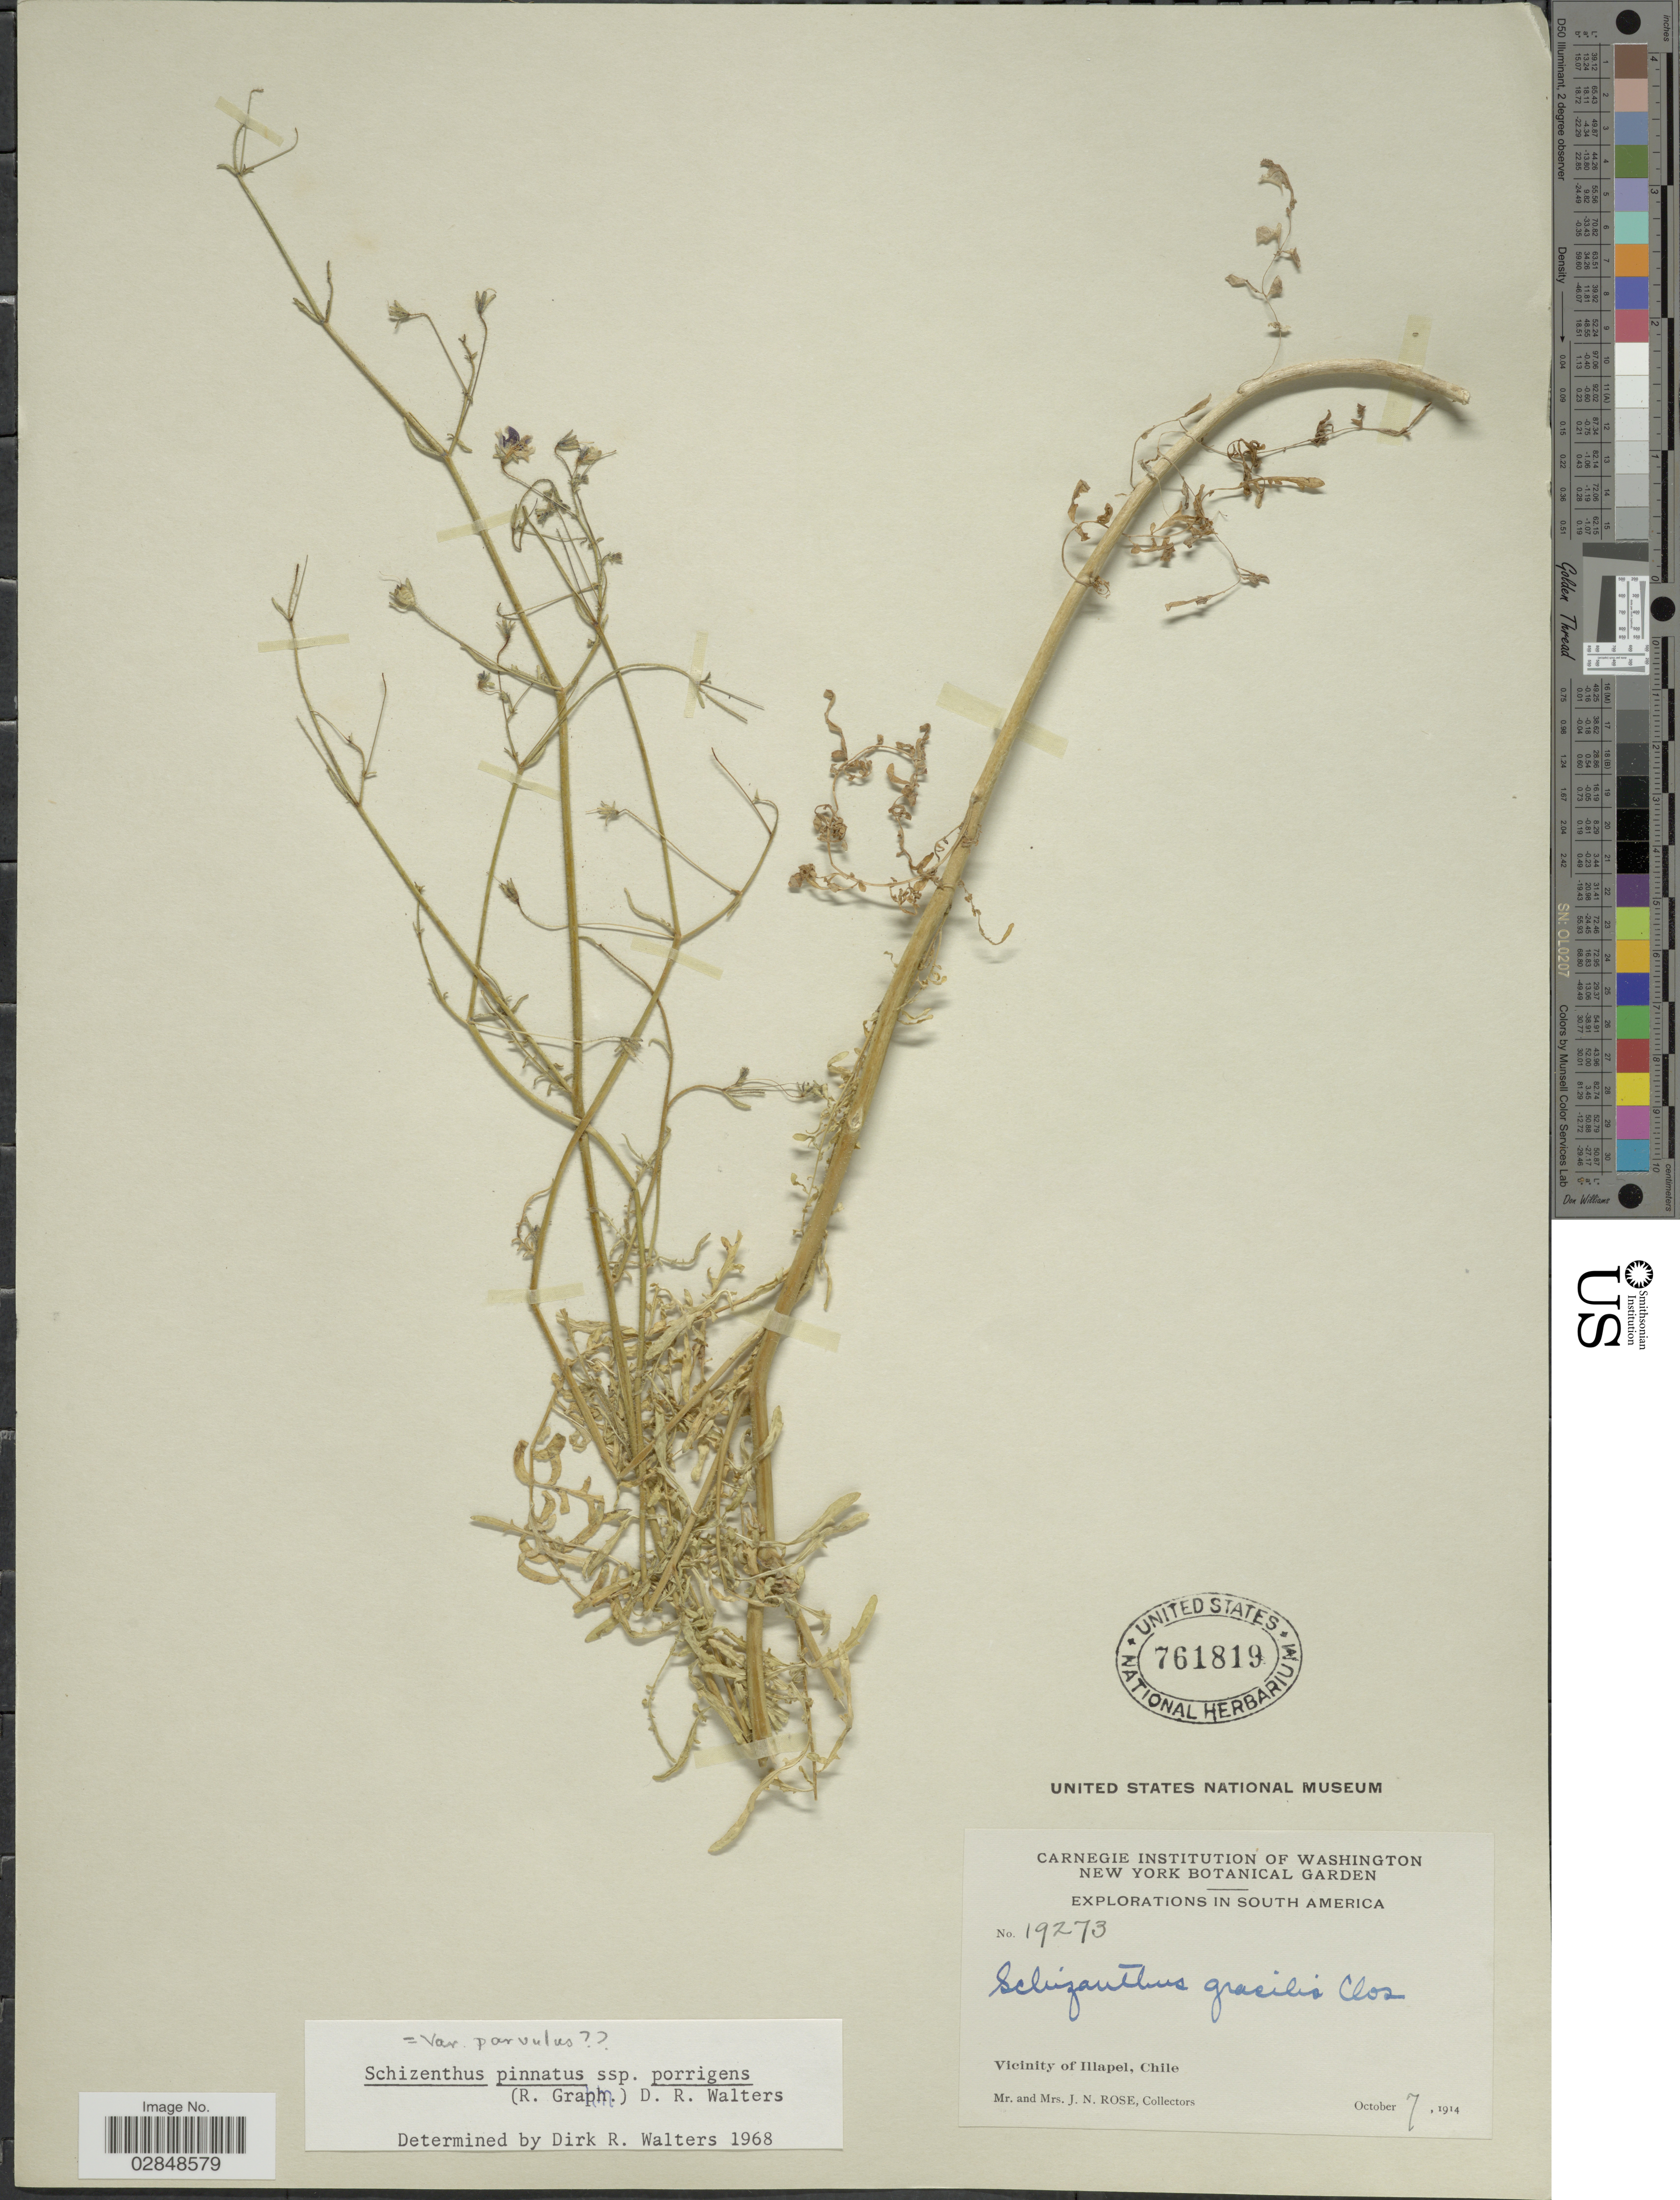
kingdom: Plantae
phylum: Tracheophyta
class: Magnoliopsida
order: Solanales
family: Solanaceae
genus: Schizanthus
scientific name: Schizanthus porrigens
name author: Graham ex Hook.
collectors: J. N. Rose & L. B. Rose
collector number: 19273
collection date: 1914-10-07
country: Chile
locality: Vicinity of Illapel.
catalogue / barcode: US 761819